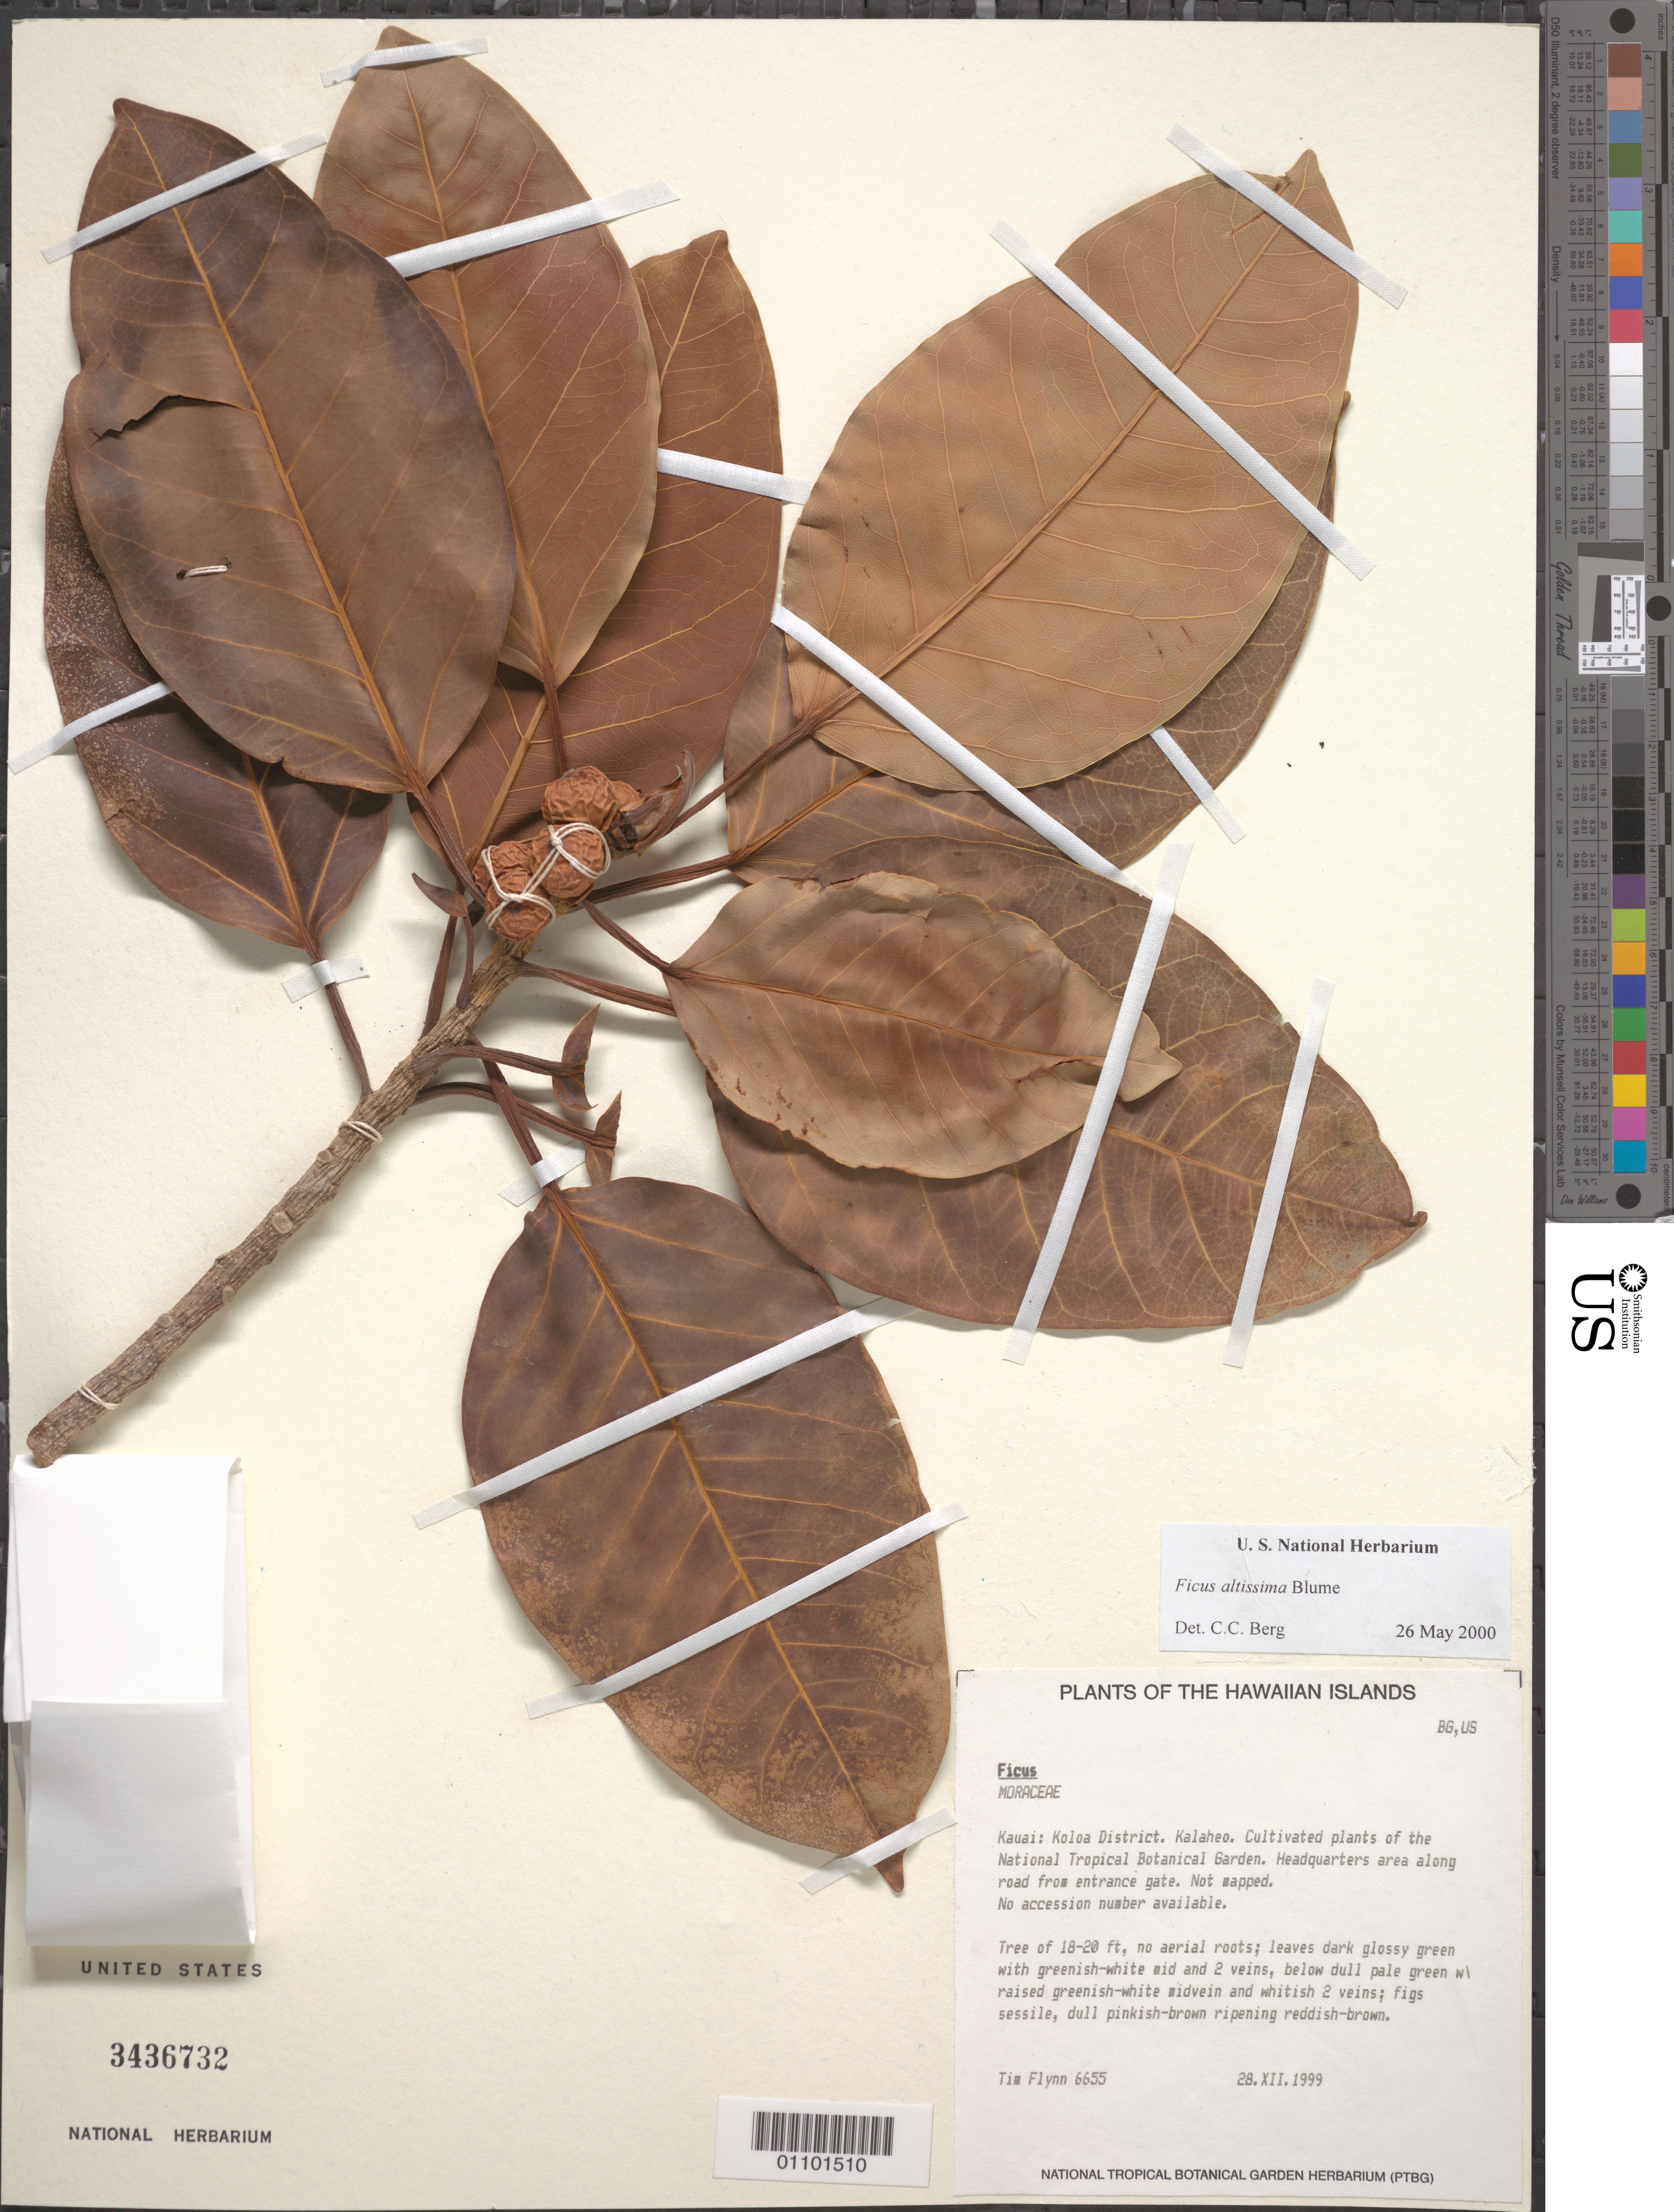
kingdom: Plantae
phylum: Tracheophyta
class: Magnoliopsida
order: Rosales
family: Moraceae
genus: Ficus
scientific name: Ficus altissima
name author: Blume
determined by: Berg, C. C.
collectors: T. W. Flynn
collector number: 6655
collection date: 1999-12-28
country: United States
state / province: Hawaii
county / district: Kauai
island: Kaua'i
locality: Koloa District, Kalaheo, National Tropical Botanical Garden. Headquarters area along road from entrance gate.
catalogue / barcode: US 3436732